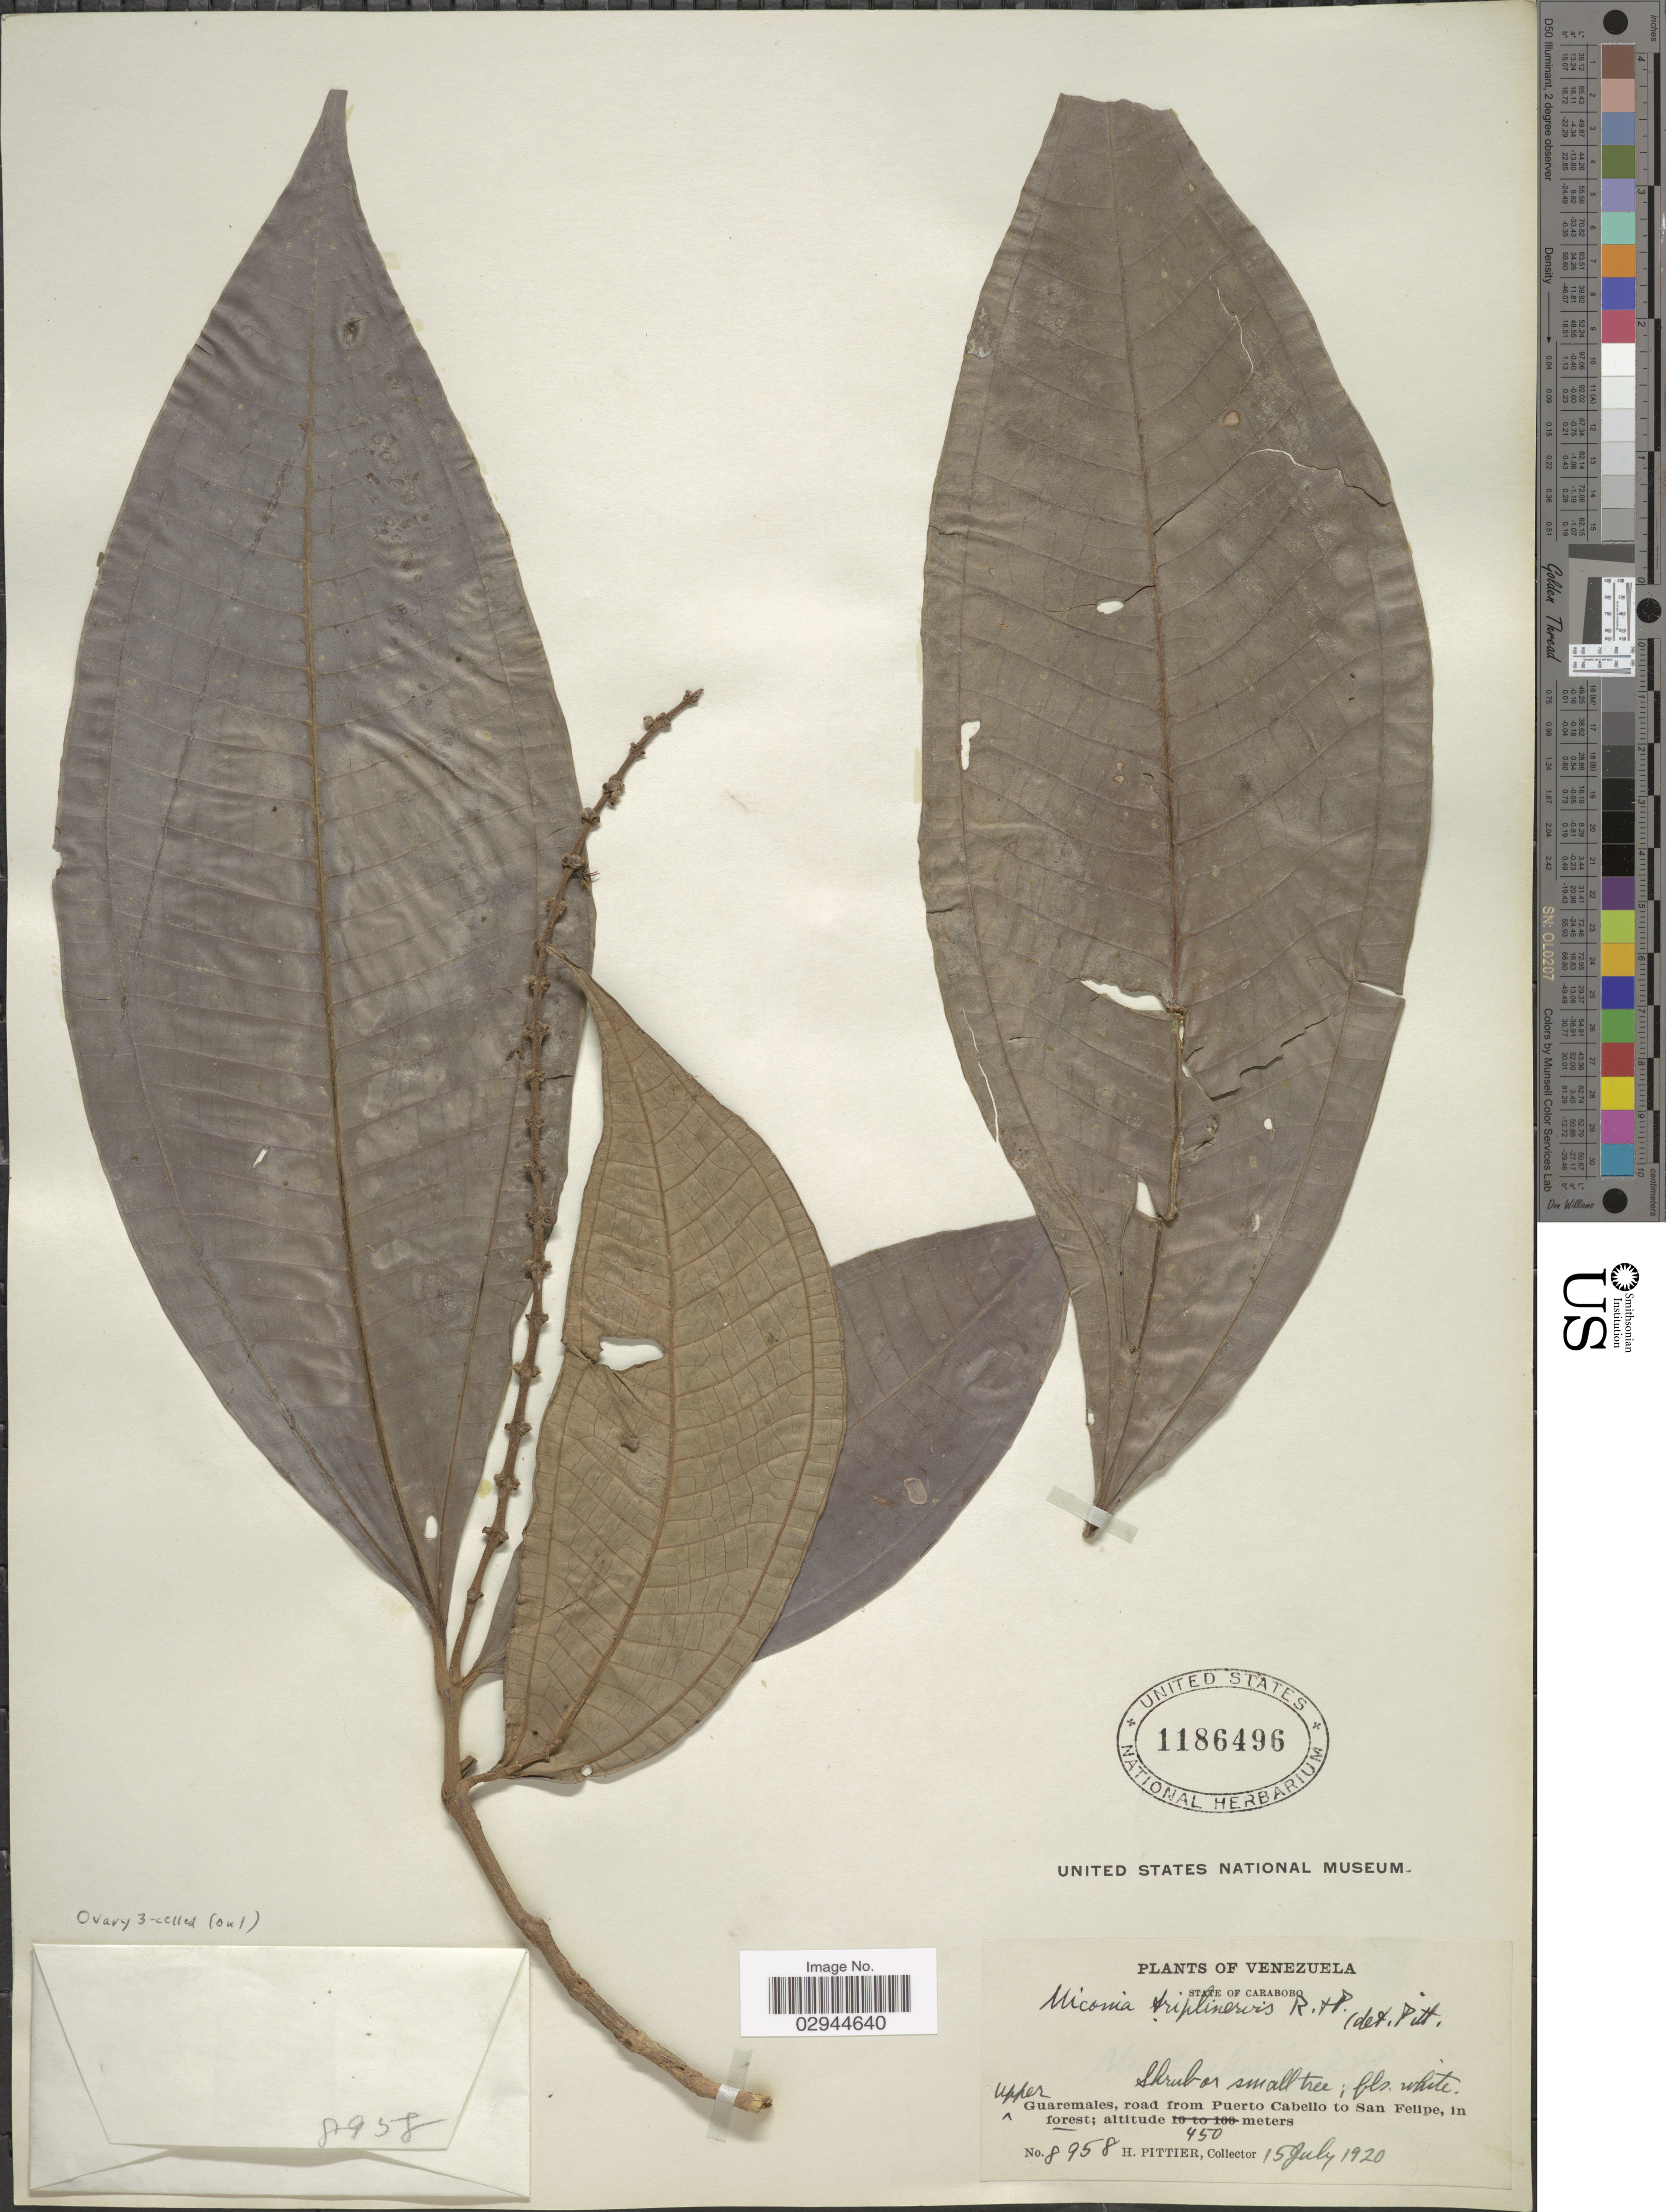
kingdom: Plantae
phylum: Tracheophyta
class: Magnoliopsida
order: Myrtales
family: Melastomataceae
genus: Miconia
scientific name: Miconia triplinervis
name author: Ruiz & Pav.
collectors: H. F. Pittier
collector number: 8958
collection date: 1920-07-15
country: Venezuela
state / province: Carabobo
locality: Upper Guaremales, road from Puerto Cabello to San Felipe.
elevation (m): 450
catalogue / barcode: US 1186496